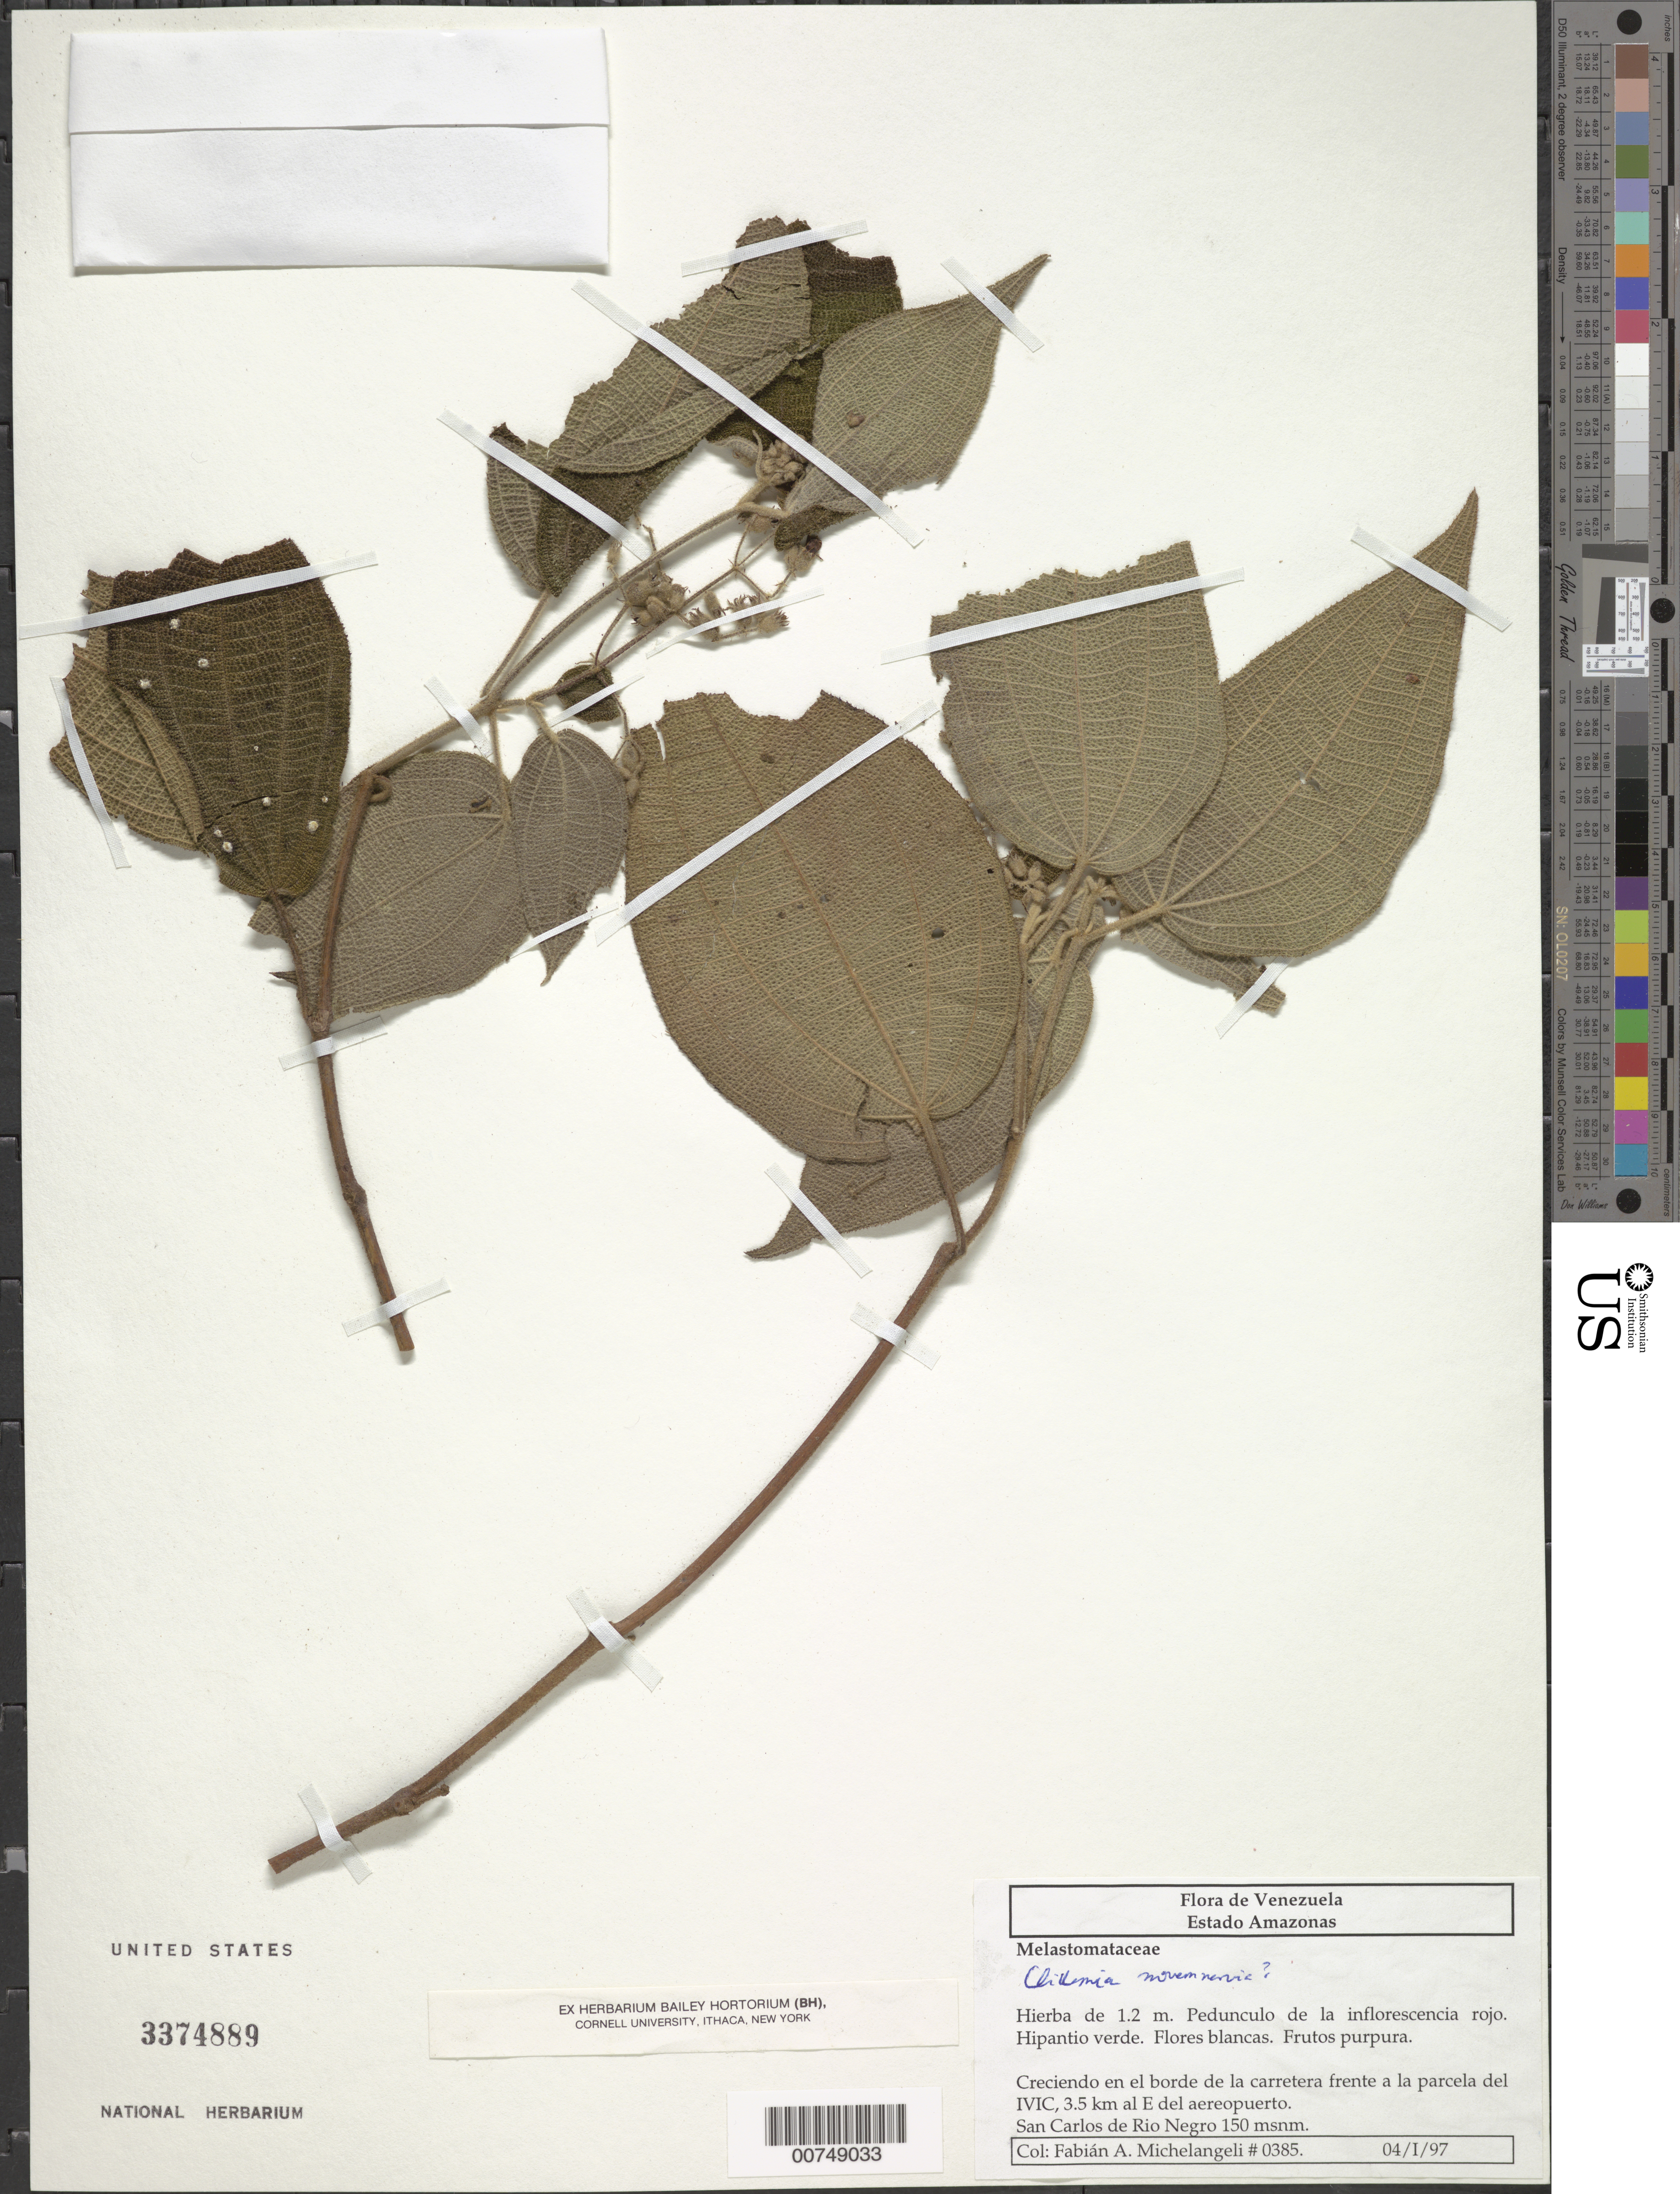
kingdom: Plantae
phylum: Tracheophyta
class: Magnoliopsida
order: Myrtales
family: Melastomataceae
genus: Clidemia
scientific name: Clidemia novemnervia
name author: (DC.) Triana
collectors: F. A. Michelangeli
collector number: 385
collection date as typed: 4-Jan-97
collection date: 1997-01-04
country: Venezuela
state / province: Amazonas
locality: San Carlos de Río Negro, carretera frente a la parcela del IVIC, 3.5 km al E del aereopuerto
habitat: Creciendo en el borde de la carretera frente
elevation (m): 150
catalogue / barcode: US 3374889